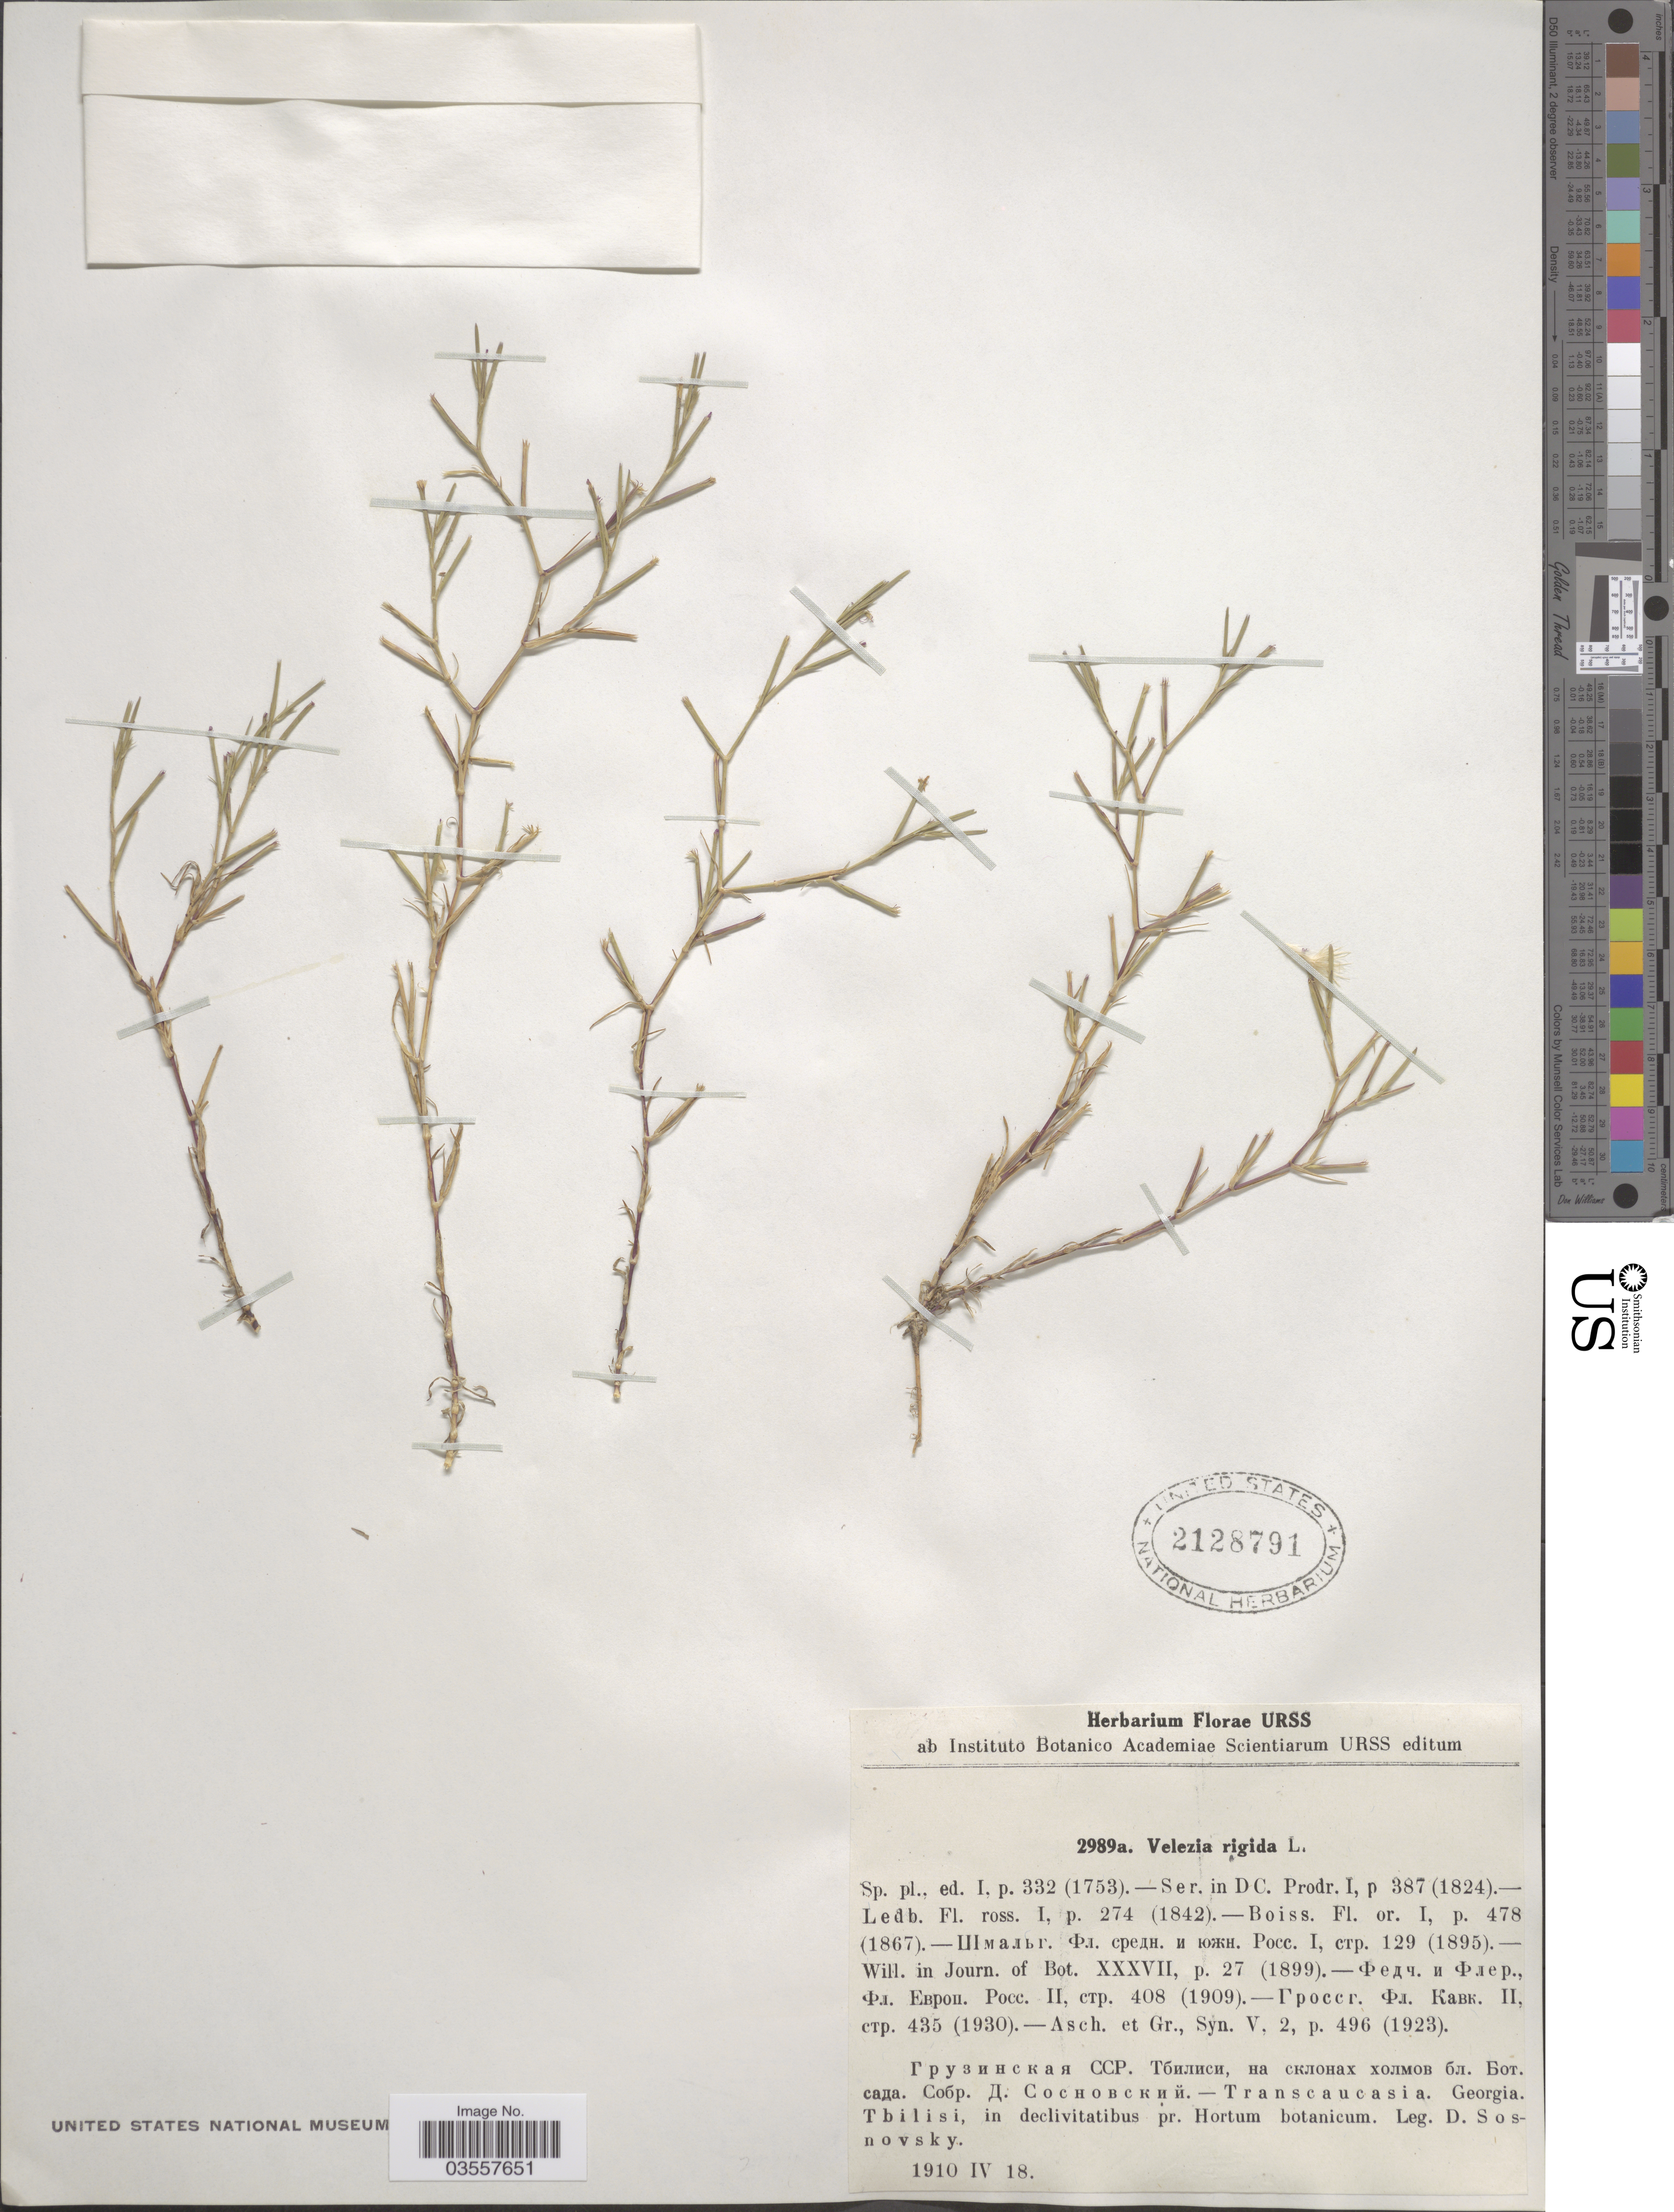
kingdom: Plantae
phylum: Tracheophyta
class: Magnoliopsida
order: Caryophyllales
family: Caryophyllaceae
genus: Dianthus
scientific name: Dianthus nudiflorus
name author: Griff.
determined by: Strong, Mark T., (BOT), Smithsonian Institution - National Museum of Natural History (UNITED STATES)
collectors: D. Sosnovsky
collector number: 2989a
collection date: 1910-04-18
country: Georgia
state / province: Tbilisi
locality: Transcaucasia. Georgia. Tbilisi, in declivitatibus pr. Hortum botanicum.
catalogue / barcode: US 2128791